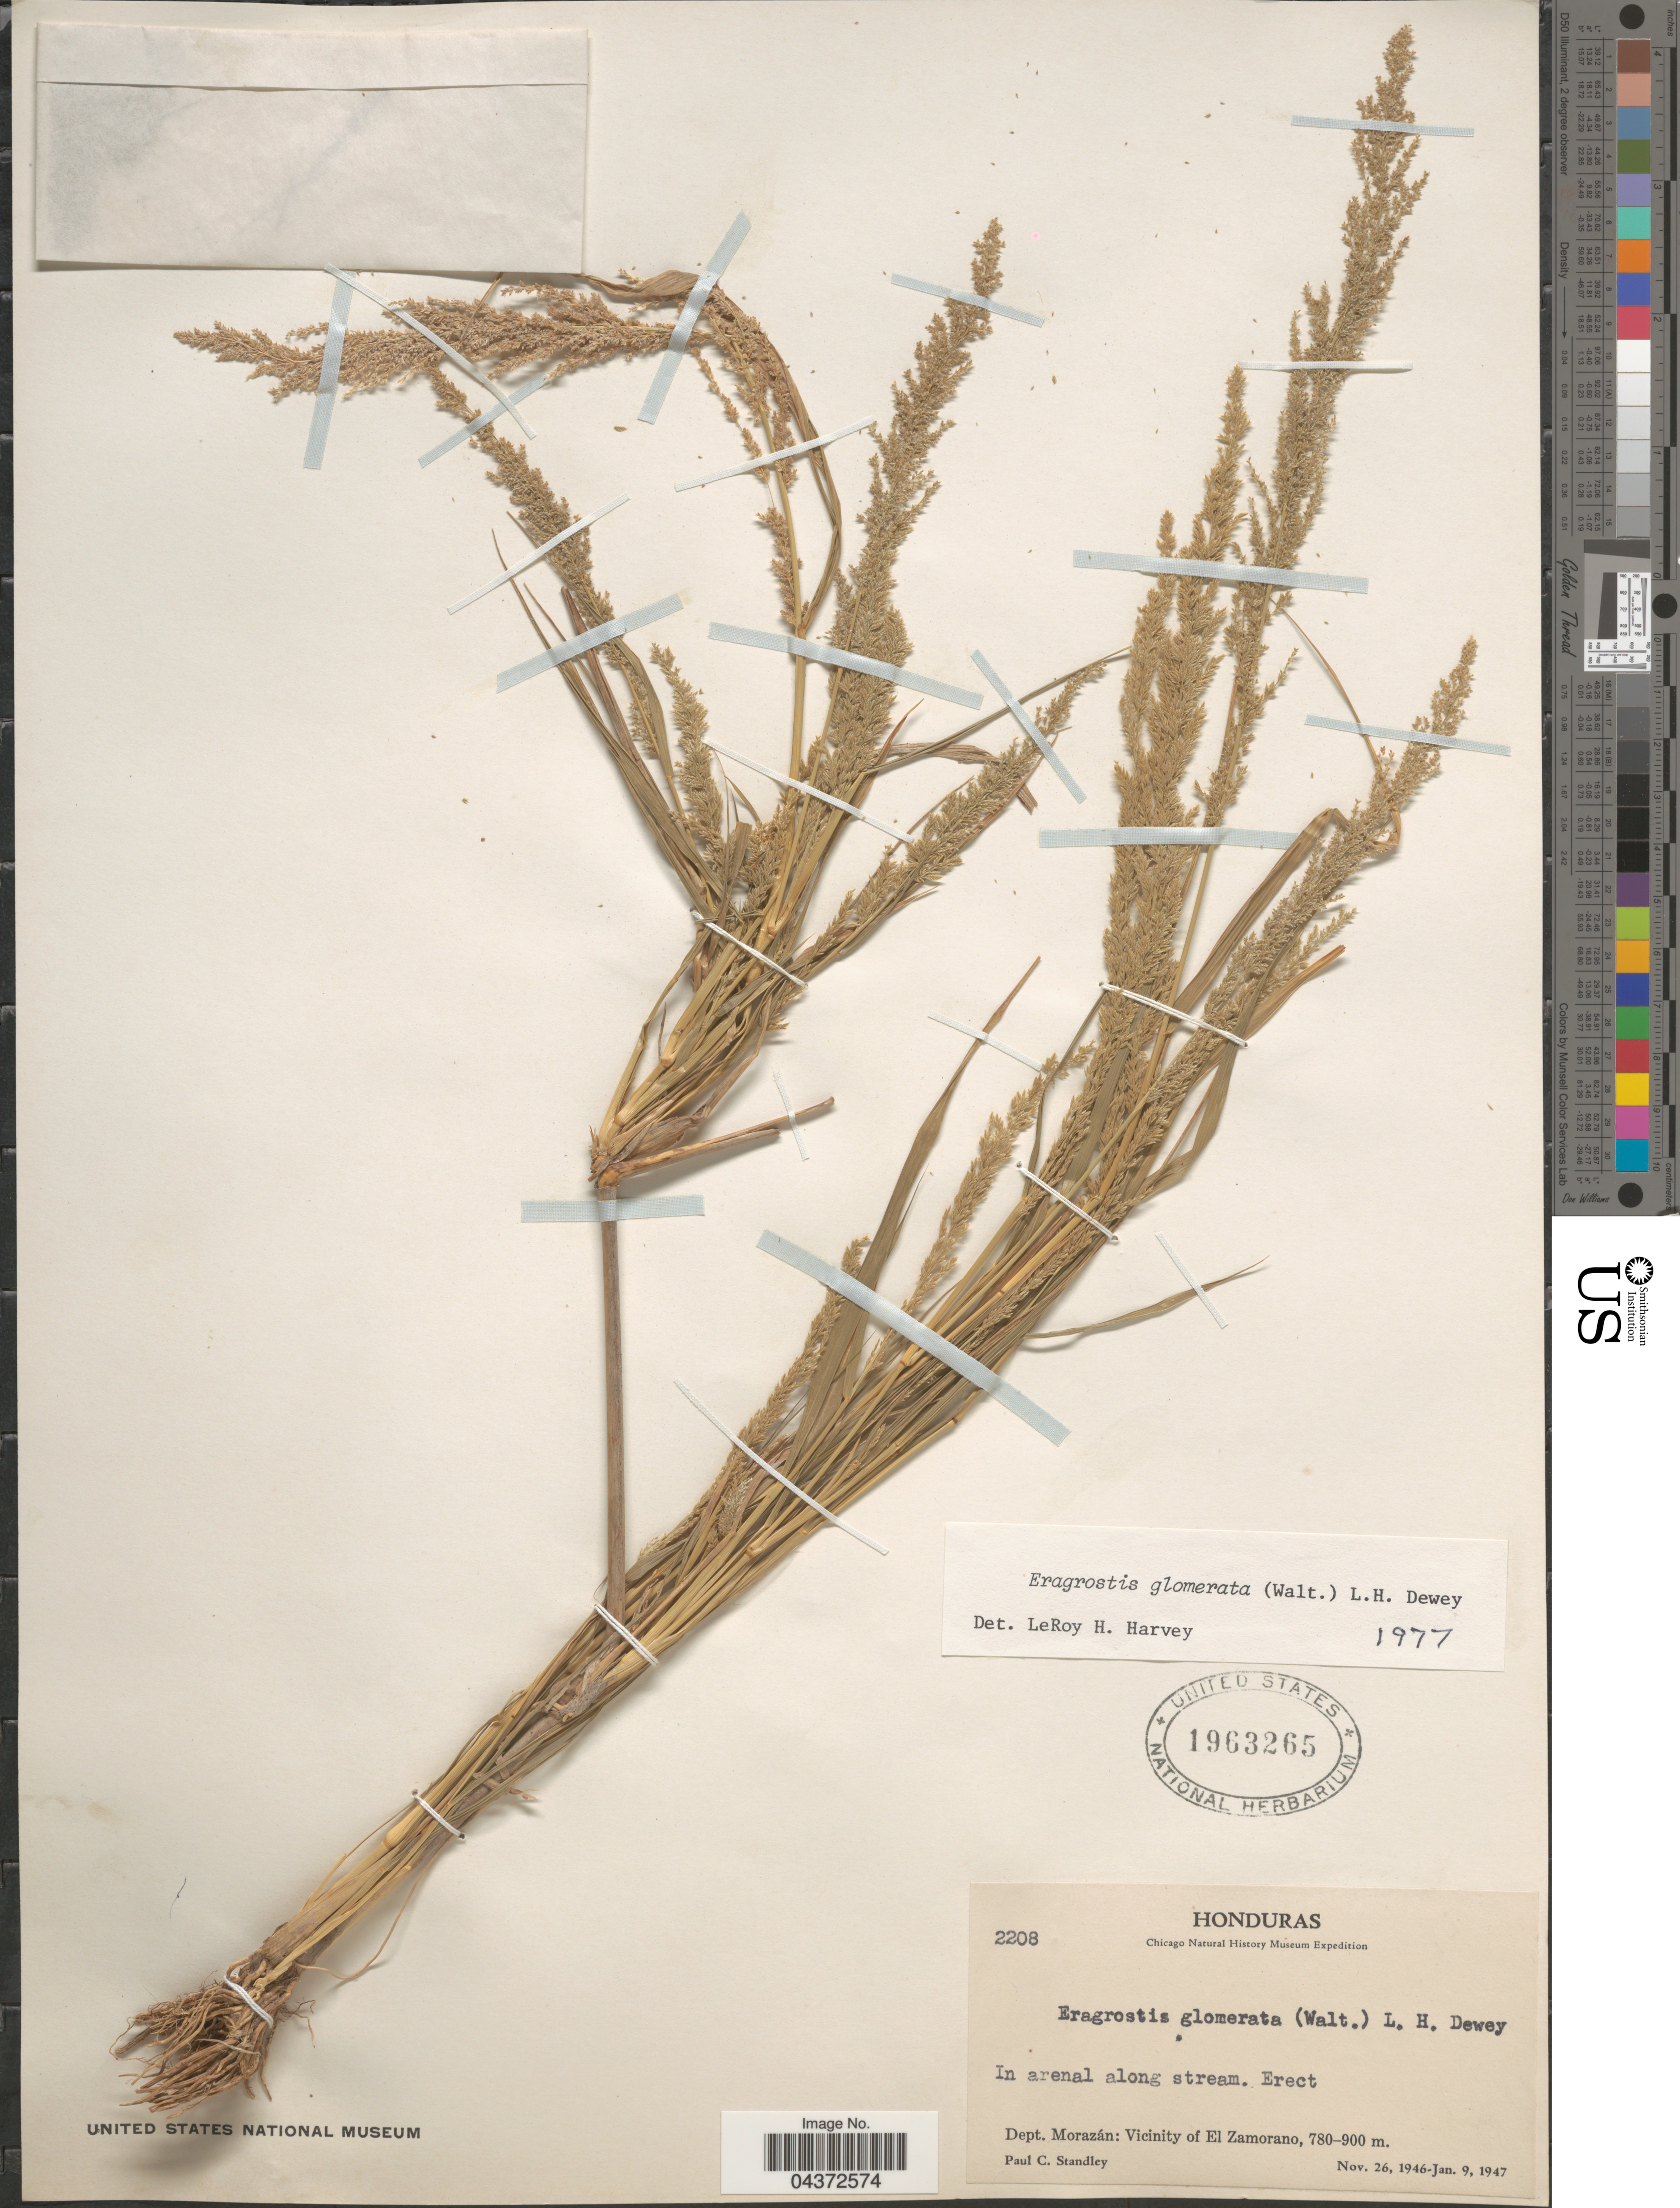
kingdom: Plantae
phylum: Tracheophyta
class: Liliopsida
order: Poales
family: Poaceae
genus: Eragrostis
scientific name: Eragrostis japonica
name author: (Thunb.) Trin.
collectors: P. C. Standley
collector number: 2208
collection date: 1946-11-26/1947-01-09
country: Honduras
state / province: Fco. Morazán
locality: Chicago Natural History Museum Expedition. In arenal along stream. Dept. Morazán: Vicinity of El Zamorano.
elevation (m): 780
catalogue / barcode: US 1963265